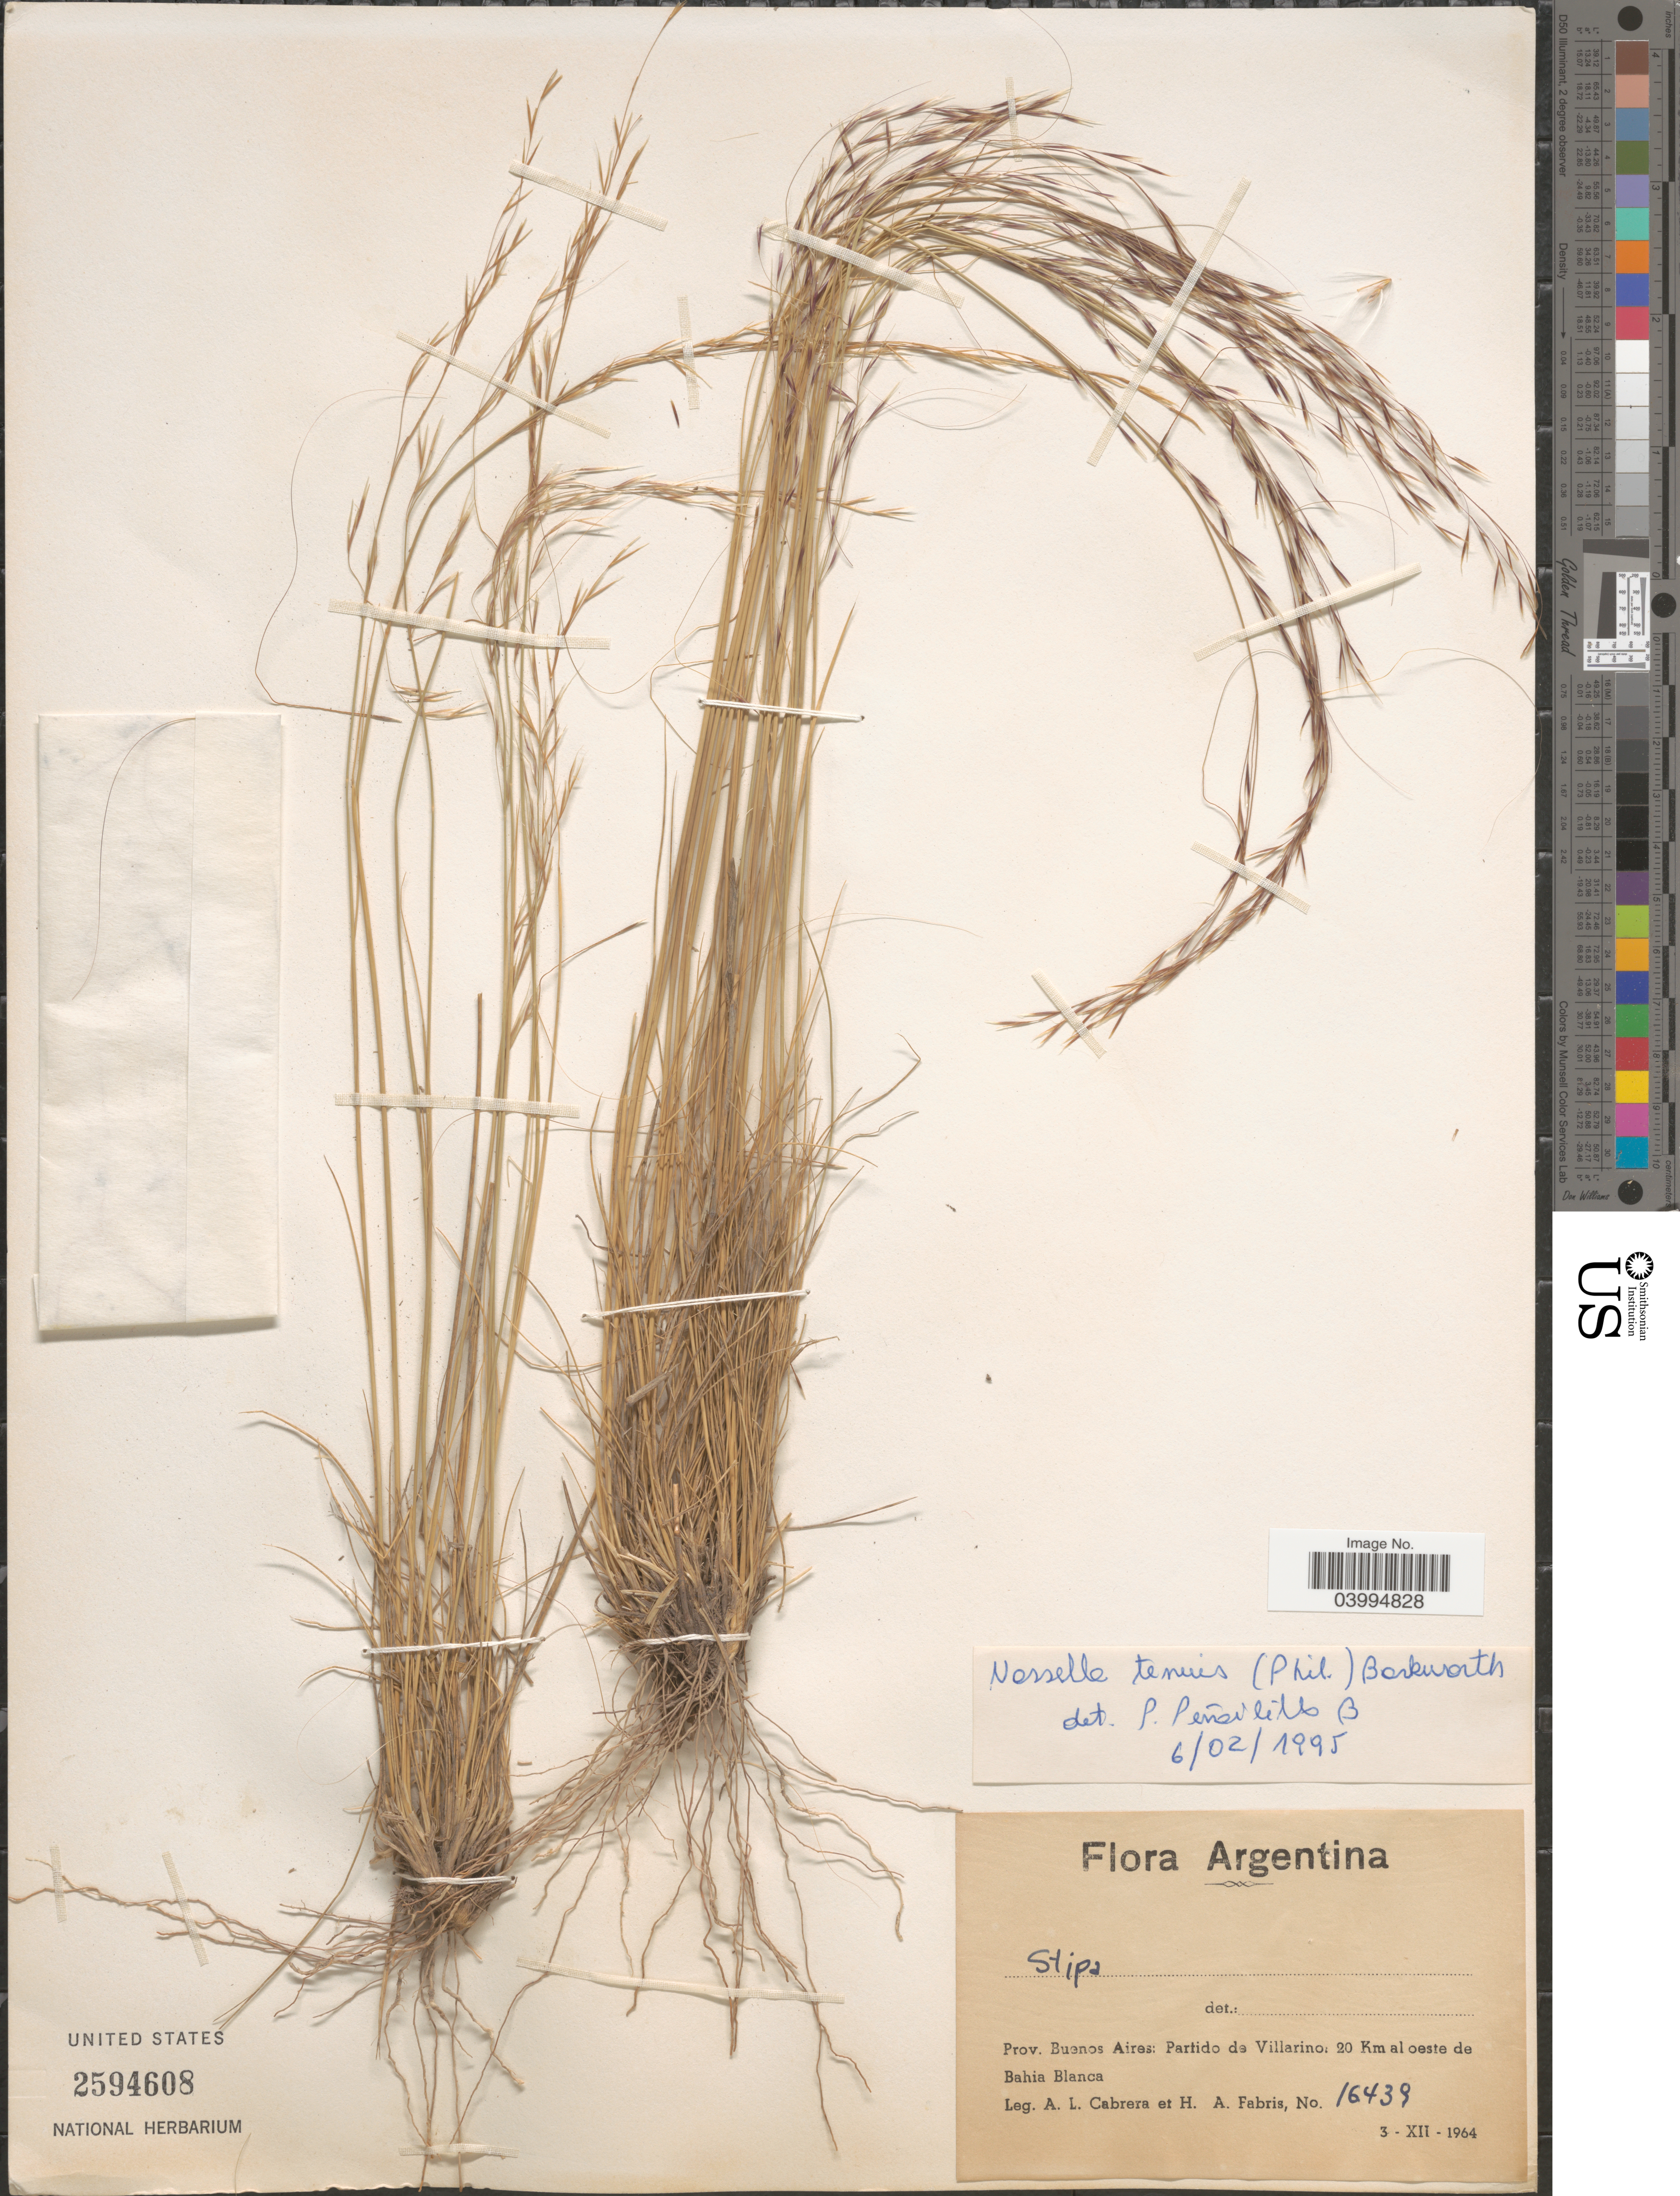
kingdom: Plantae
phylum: Tracheophyta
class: Liliopsida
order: Poales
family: Poaceae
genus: Nassella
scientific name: Nassella tenuis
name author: (Phil.) Barkworth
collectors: A. L. Cabrera & H. A. Fabris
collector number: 16439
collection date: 1964-12-03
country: Argentina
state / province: Buenos Aires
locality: Partido de Villarino. 20 Km al oeste de Bahia Blanca.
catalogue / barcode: US 2594608